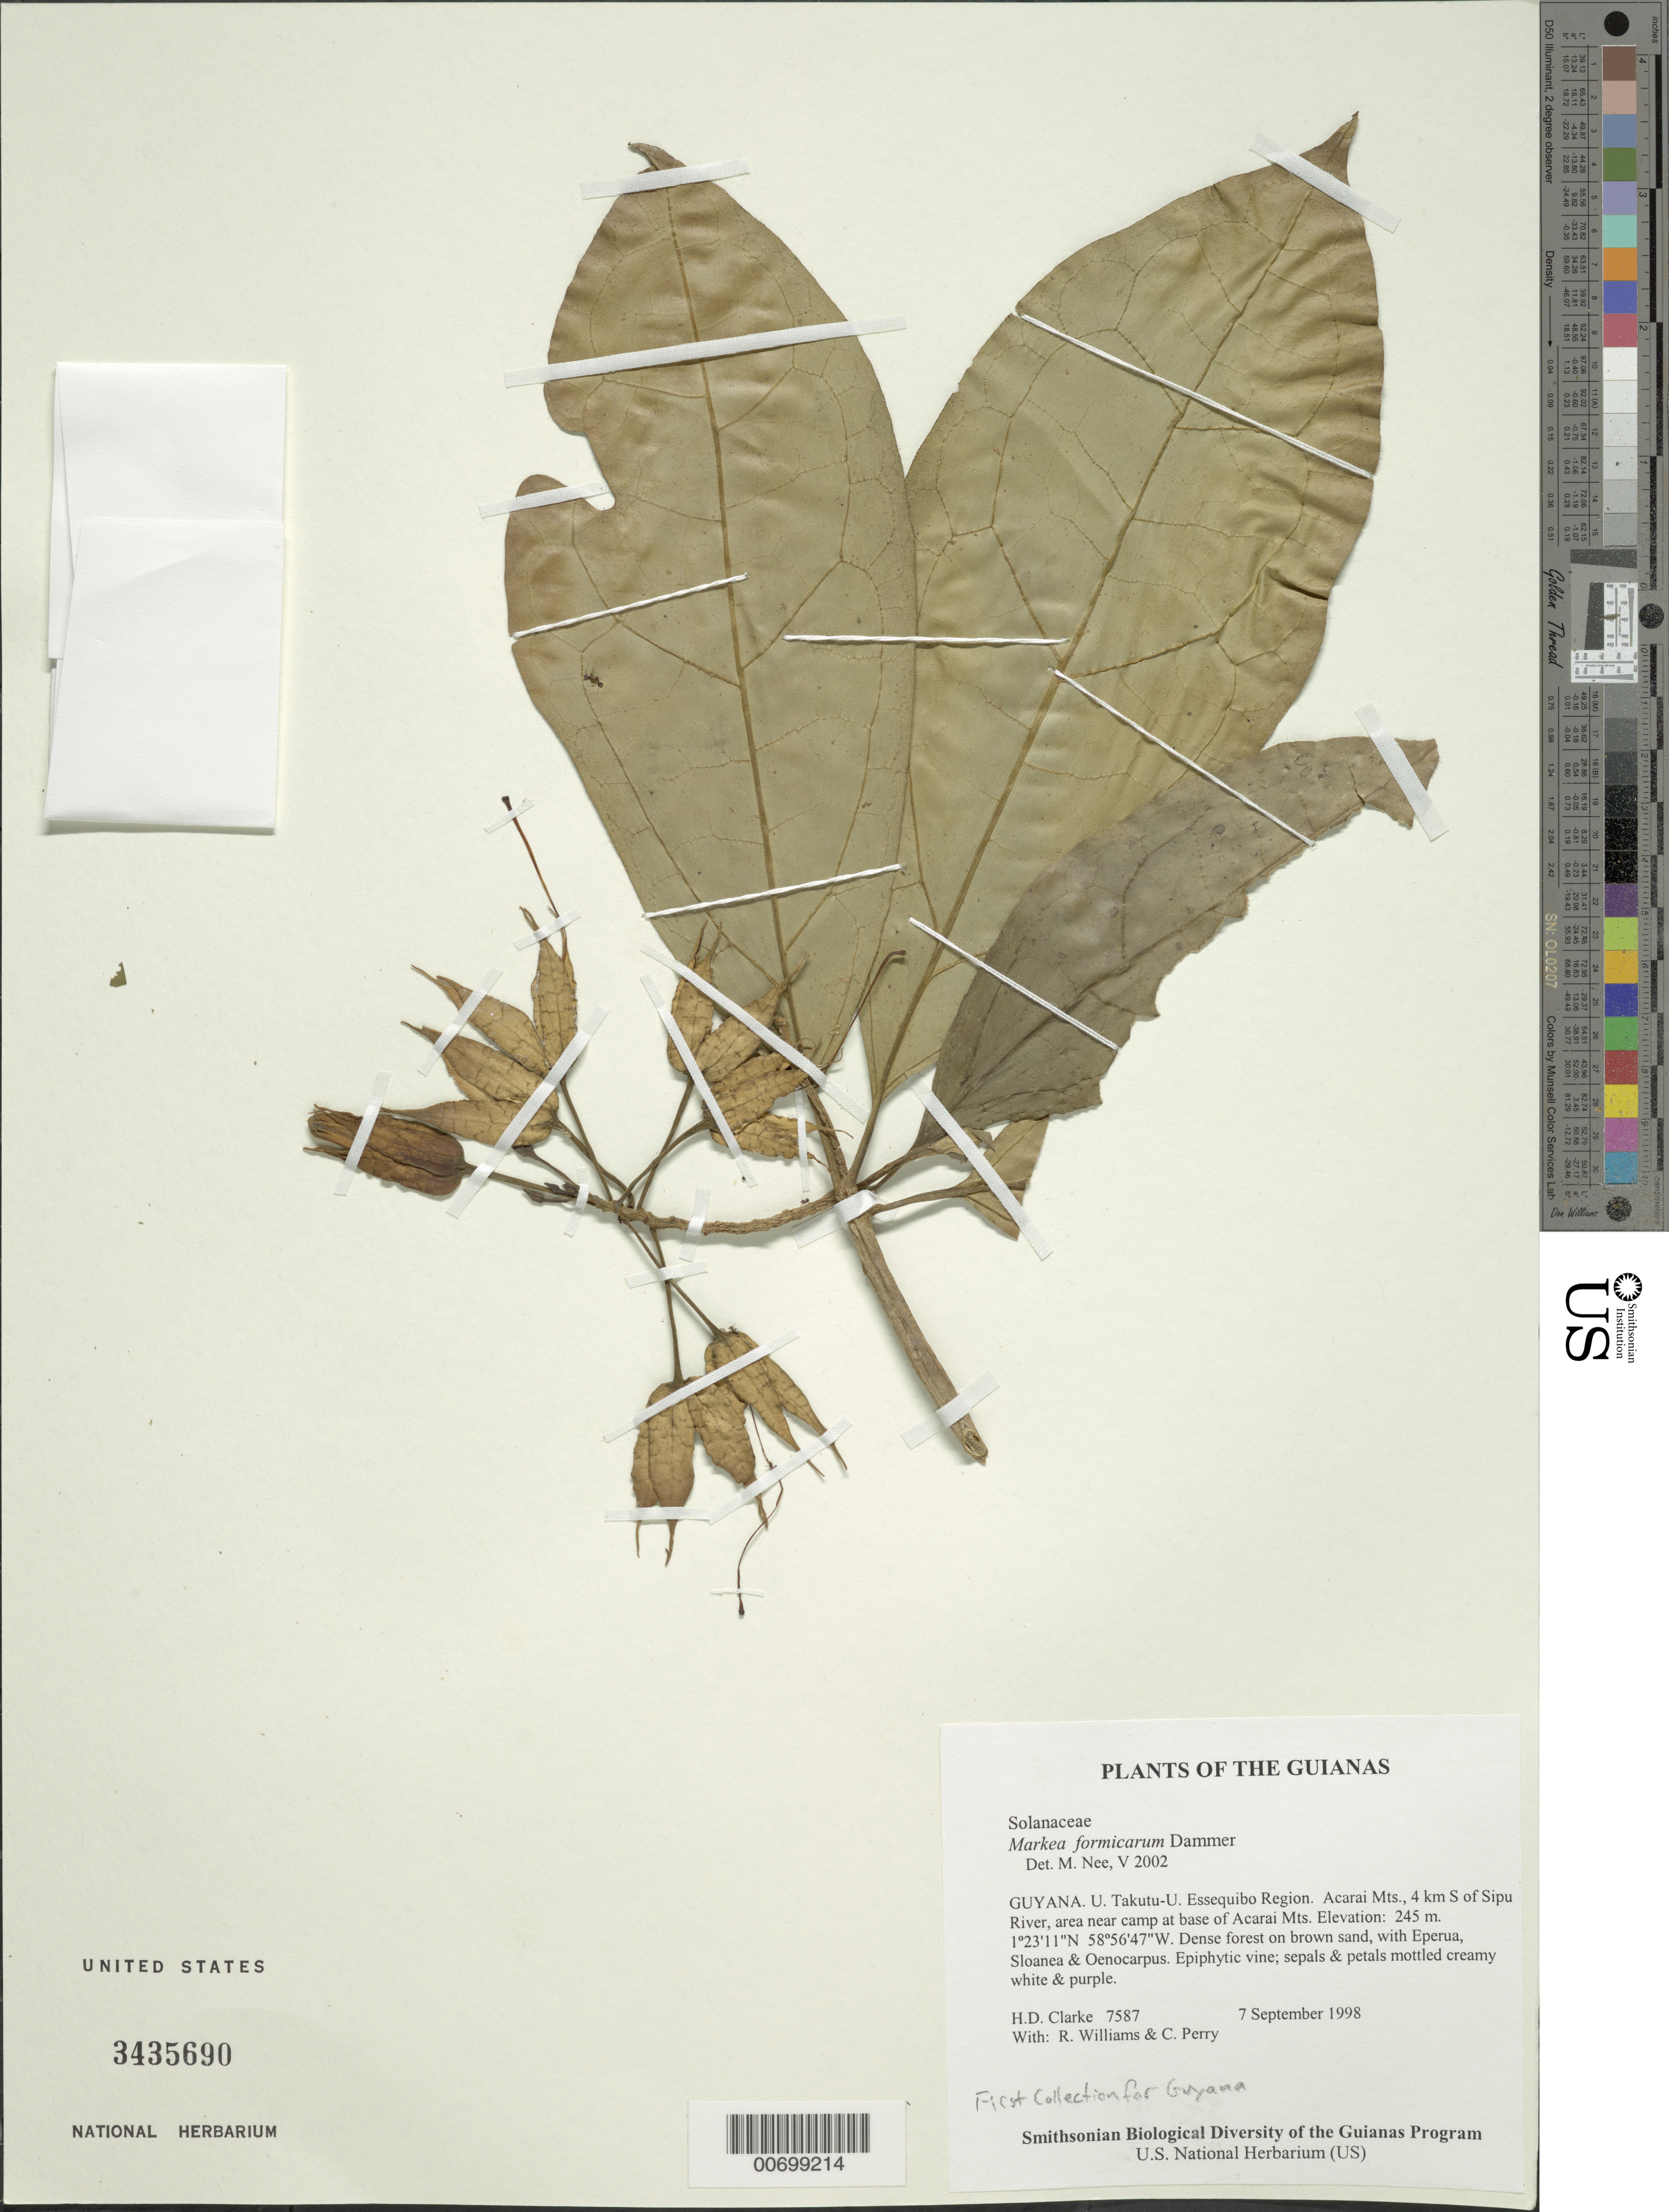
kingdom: Plantae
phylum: Tracheophyta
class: Magnoliopsida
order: Solanales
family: Solanaceae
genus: Markea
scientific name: Markea longiflora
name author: Miers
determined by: Nee, Michael H.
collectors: H. D. Clarke, R. Williams & C. Perry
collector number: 7587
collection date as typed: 7 September 1998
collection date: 1998-09-07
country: Guyana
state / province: U. Takutu-U. Essequibo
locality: Acarai Mts., 4 km S of Sipu River, area near camp at base of Acarai Mts.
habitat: Dense forest on brown sand, with Eperua, Sloanea & Oenocarpus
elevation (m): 245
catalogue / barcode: US 3435690